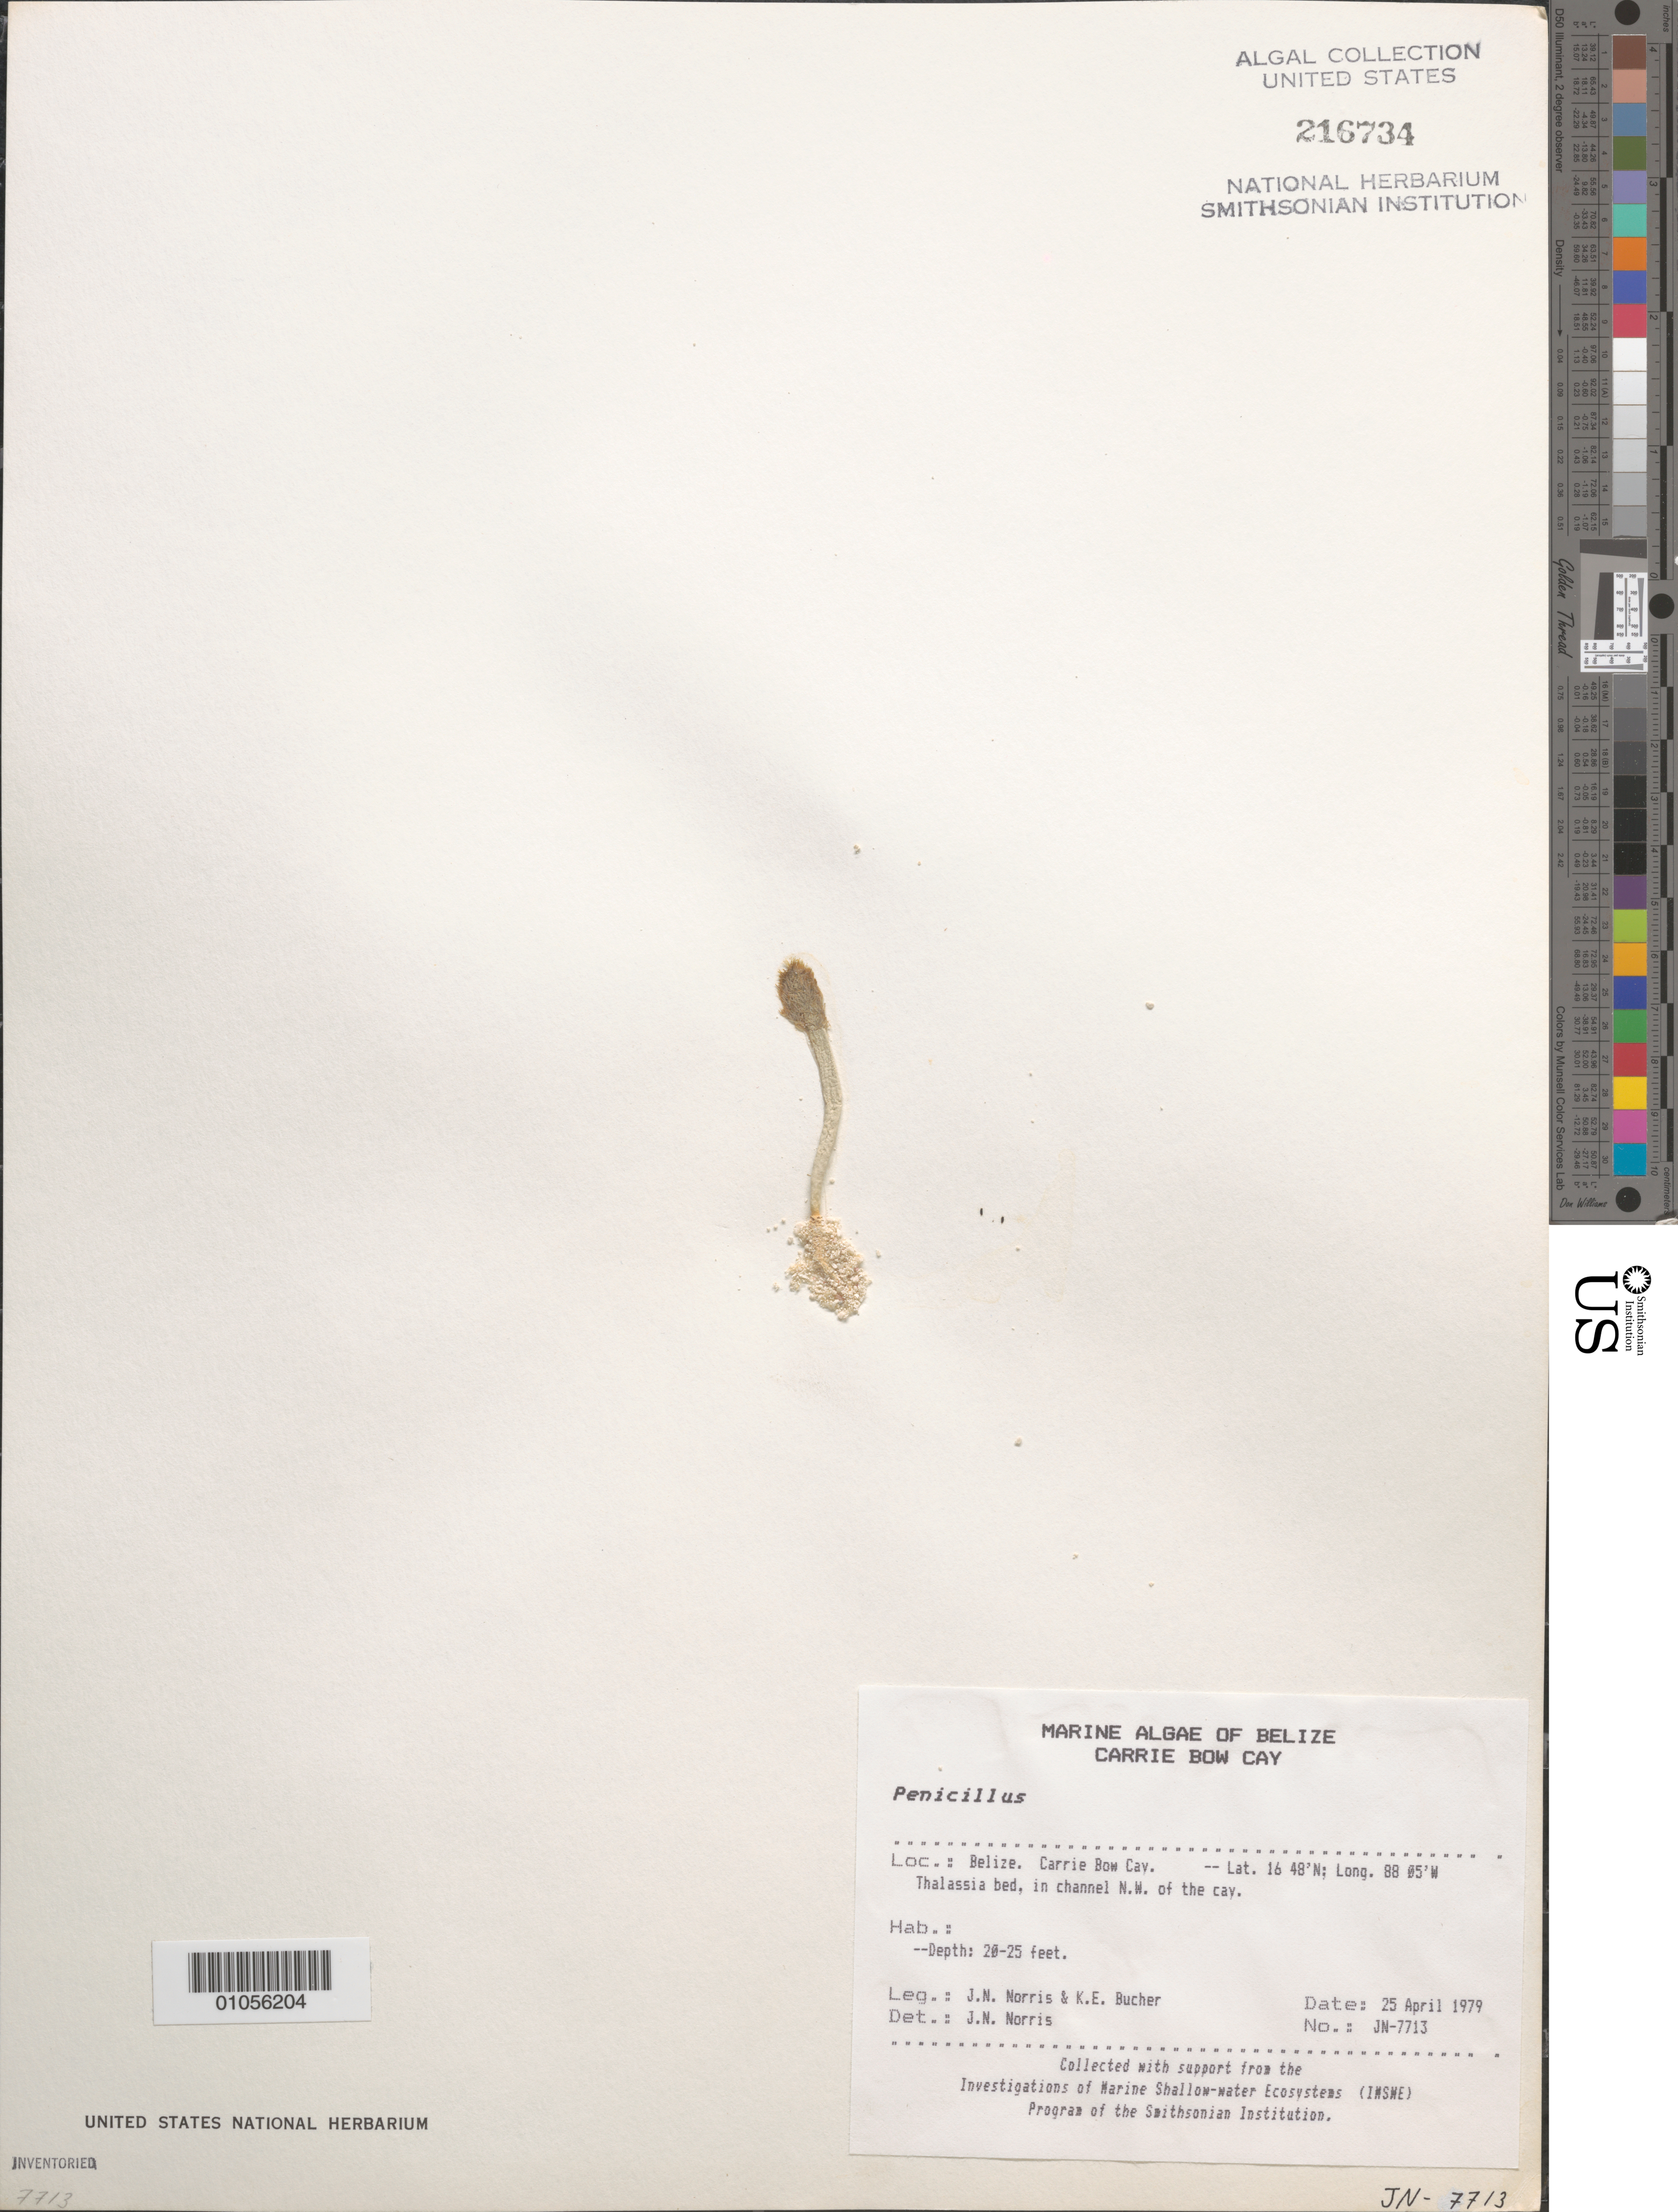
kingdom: Plantae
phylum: Chlorophyta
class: Ulvophyceae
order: Bryopsidales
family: Udoteaceae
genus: Penicillus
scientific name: Penicillus sp.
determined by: Norris, James N.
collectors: J. N. Norris & K. E. Bucher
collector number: JN-7713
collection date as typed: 25 Apr 1979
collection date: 1979-04-25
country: Belize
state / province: Stann Creek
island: Carrie Bow Cay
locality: Northwest of Carrie Bow Cay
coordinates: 16 48'N, 88 05'W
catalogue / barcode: US 216734